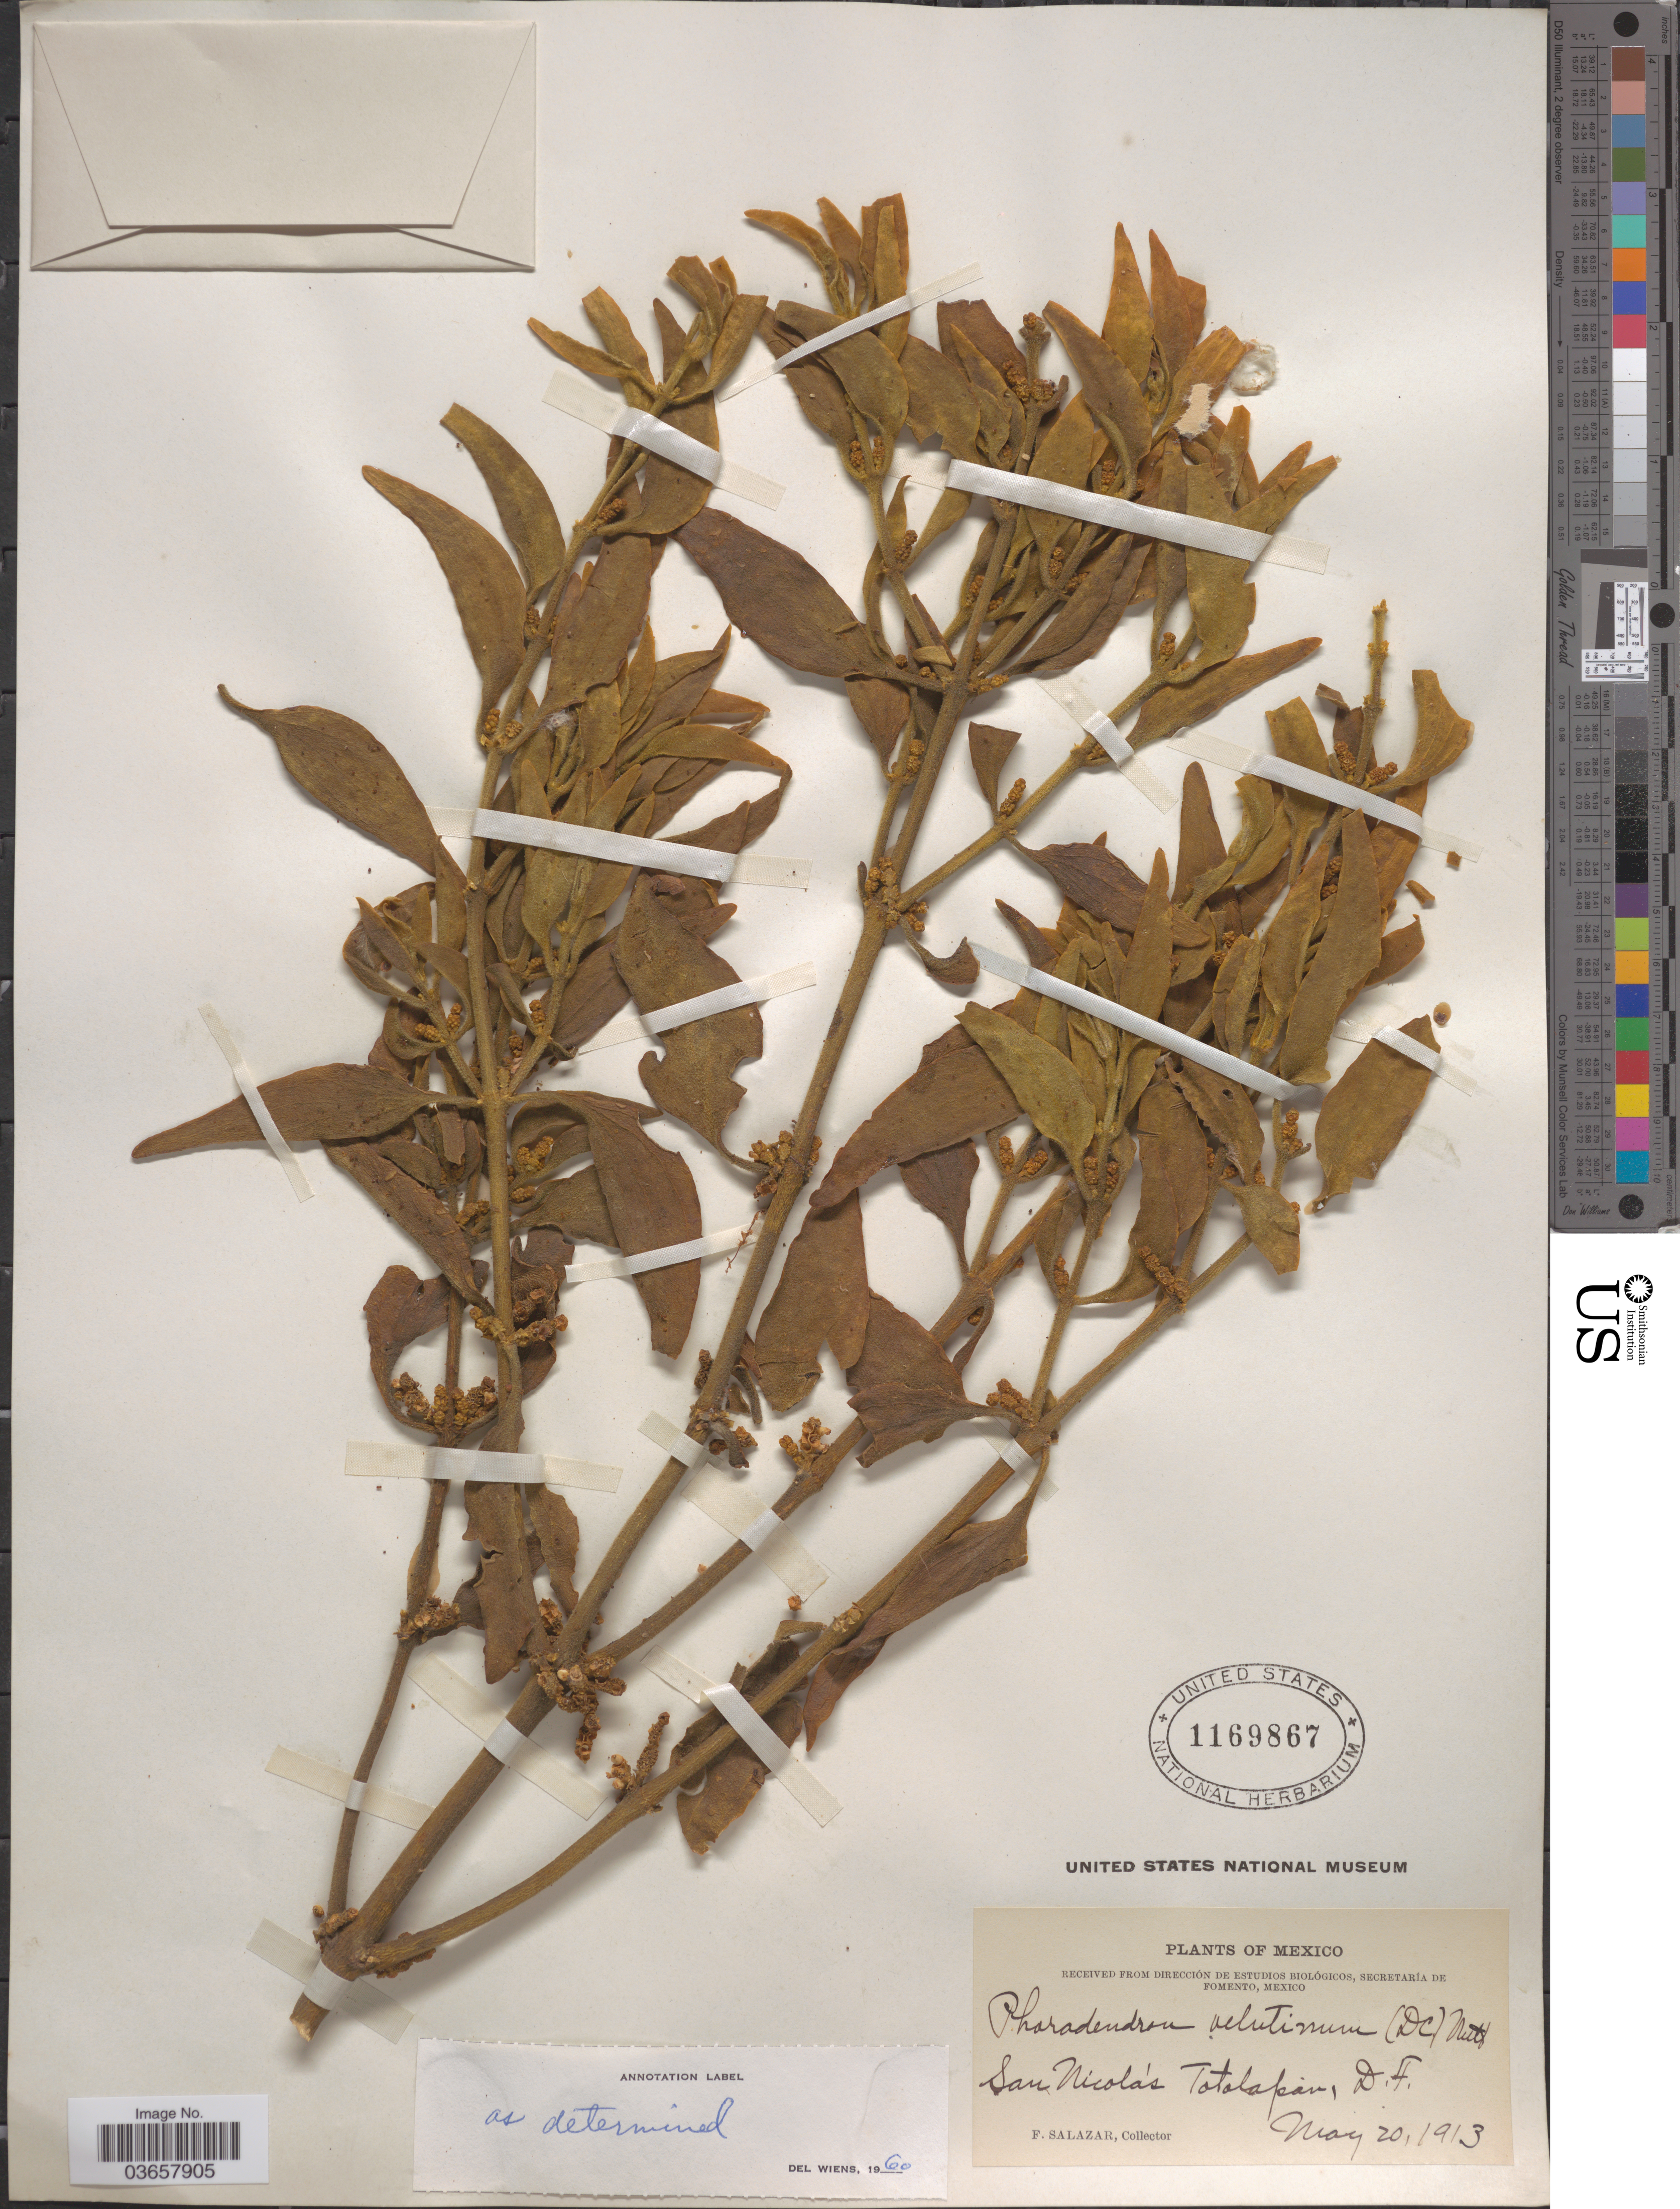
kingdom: Plantae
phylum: Tracheophyta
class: Magnoliopsida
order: Santalales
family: Viscaceae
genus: Phoradendron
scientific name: Phoradendron velutinum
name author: (DC.) Oliv.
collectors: F. Salazar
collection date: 1913-05-20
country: Mexico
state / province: Distrito Federal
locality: San Nicolás Totolapan.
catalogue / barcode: US 1169867